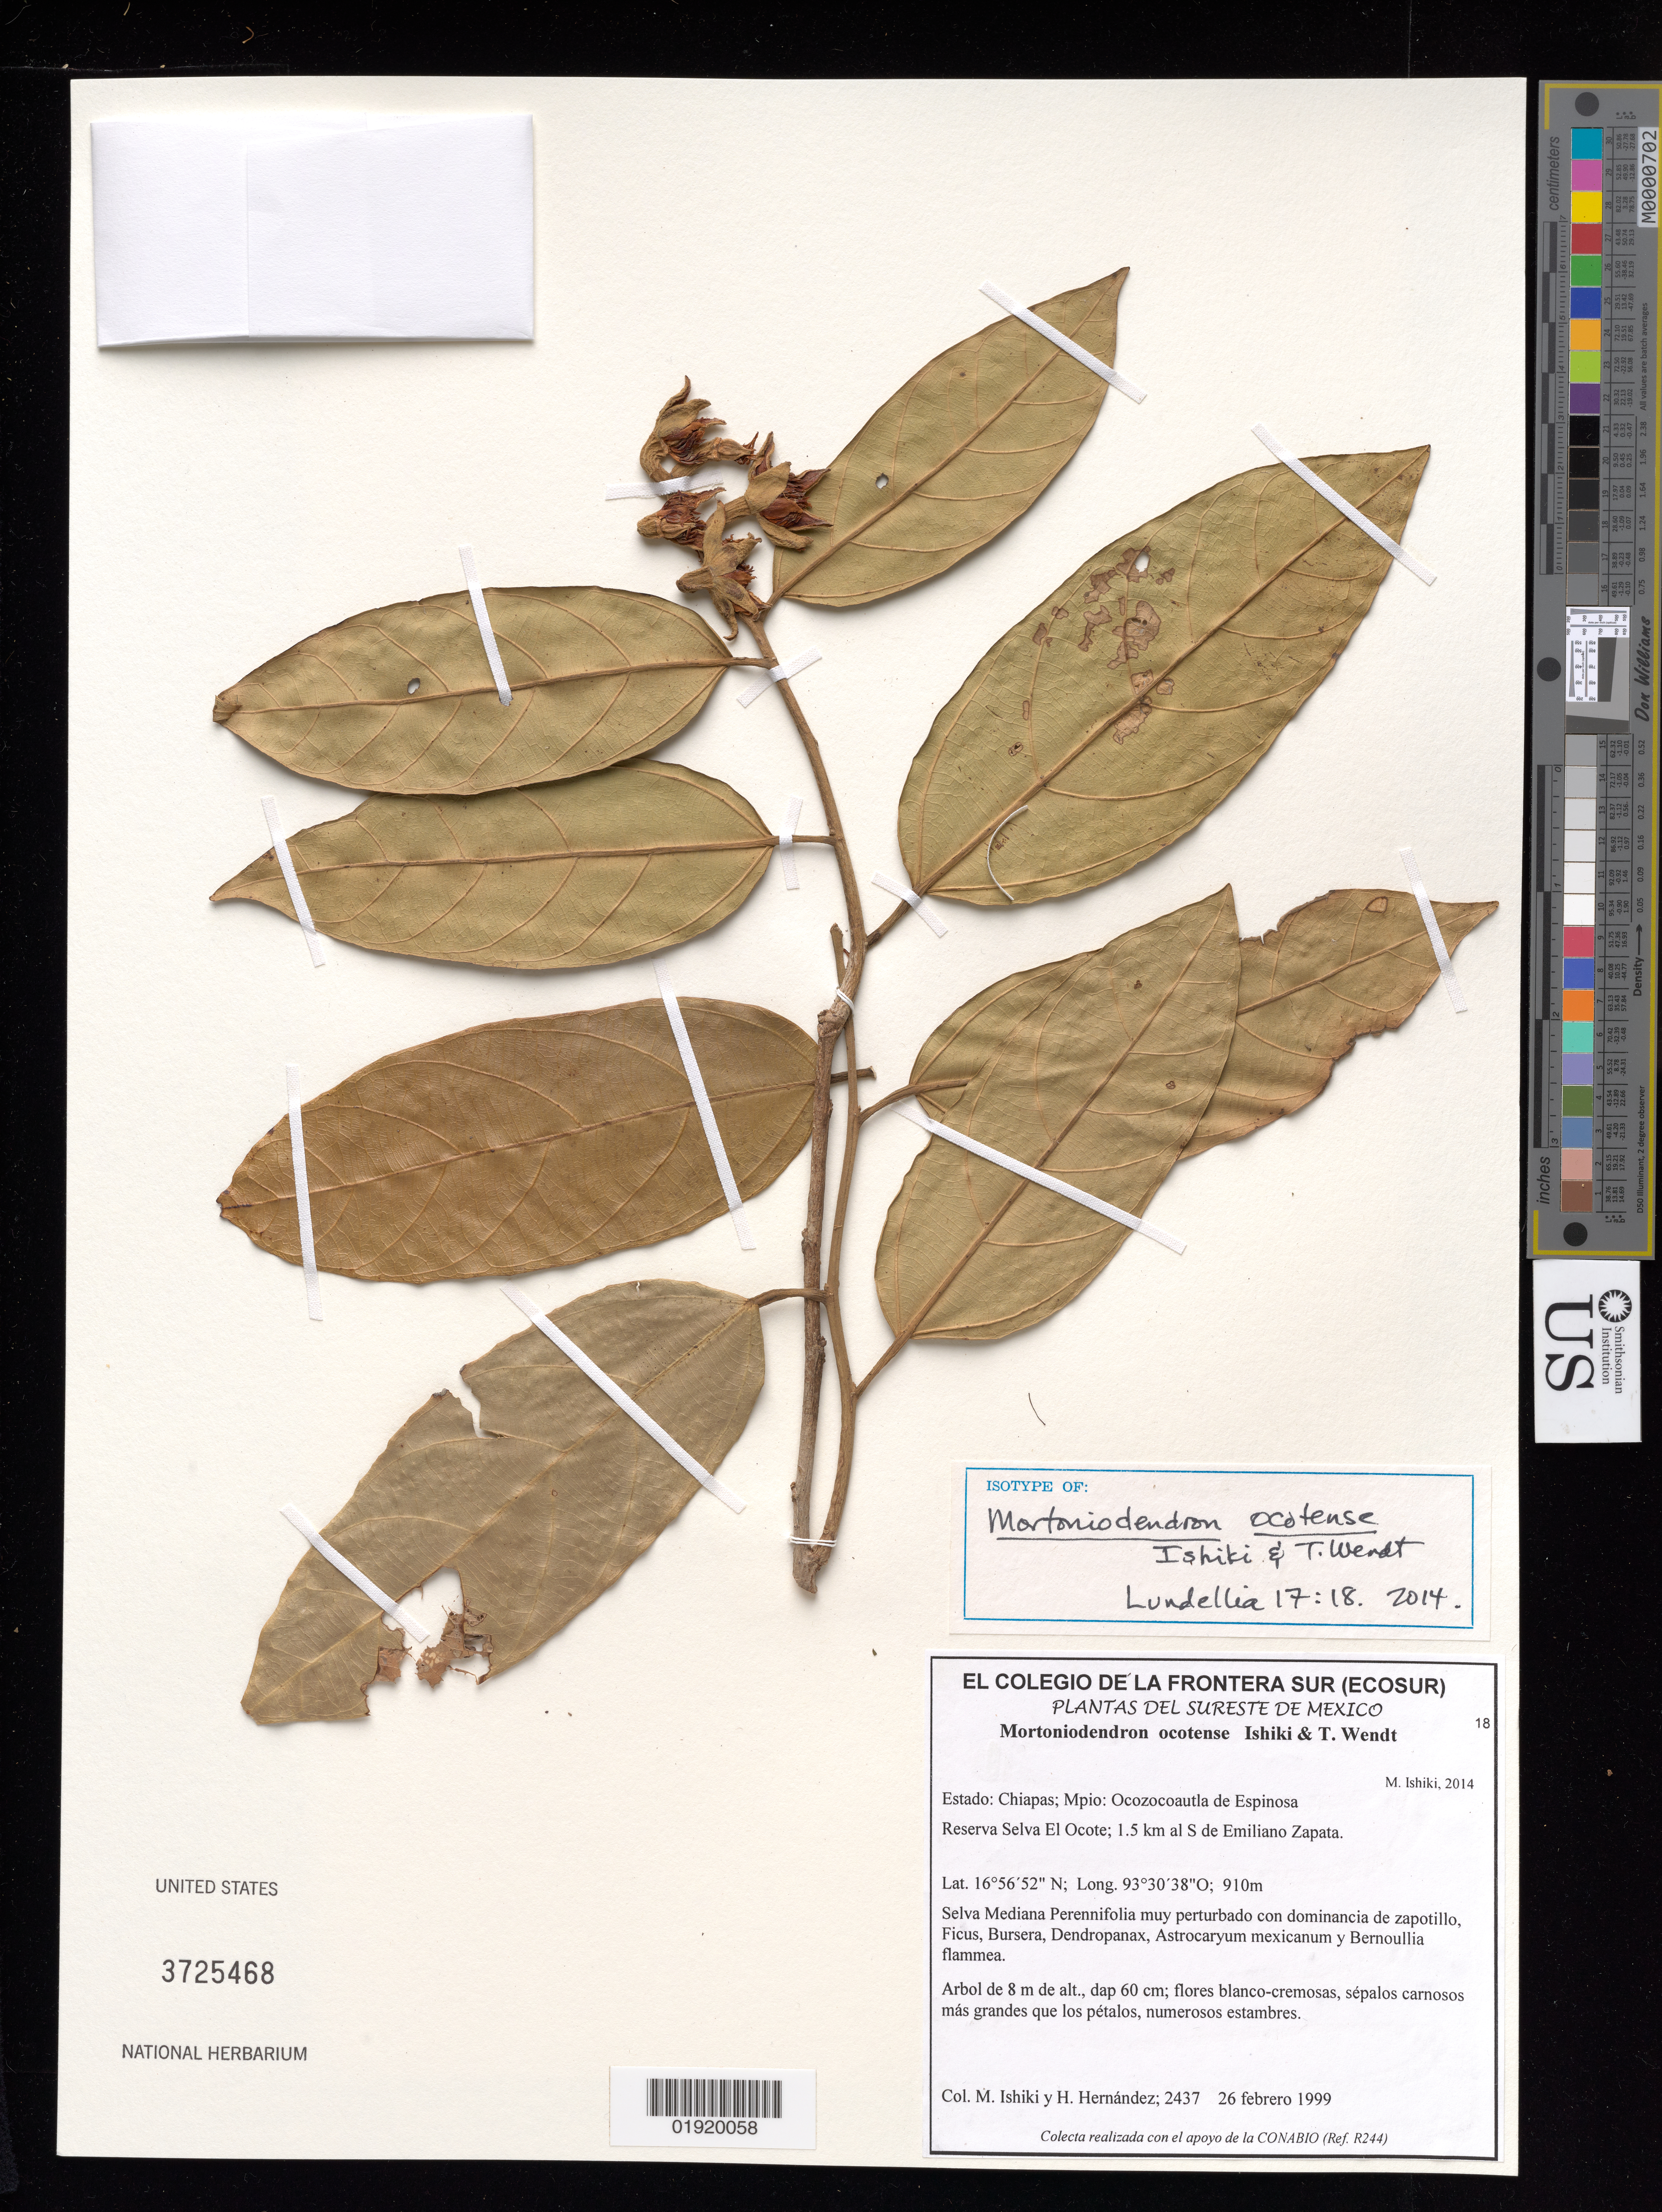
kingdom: Plantae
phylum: Tracheophyta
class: Magnoliopsida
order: Malvales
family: Malvaceae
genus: Mortoniodendron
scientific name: Mortoniodendron ocotense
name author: Ishiki & T. Wendt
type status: Isotype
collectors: M. Ishiki & Hernández, H.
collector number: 2437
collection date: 1999-02-26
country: Mexico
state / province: Chiapas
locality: Estado: Chiapas; Mpio: Ocozocoautla de Espinosa. Reserva Selva El Ocote; 1.5 km al S de Emiliano Zapata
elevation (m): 910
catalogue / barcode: US 3725468